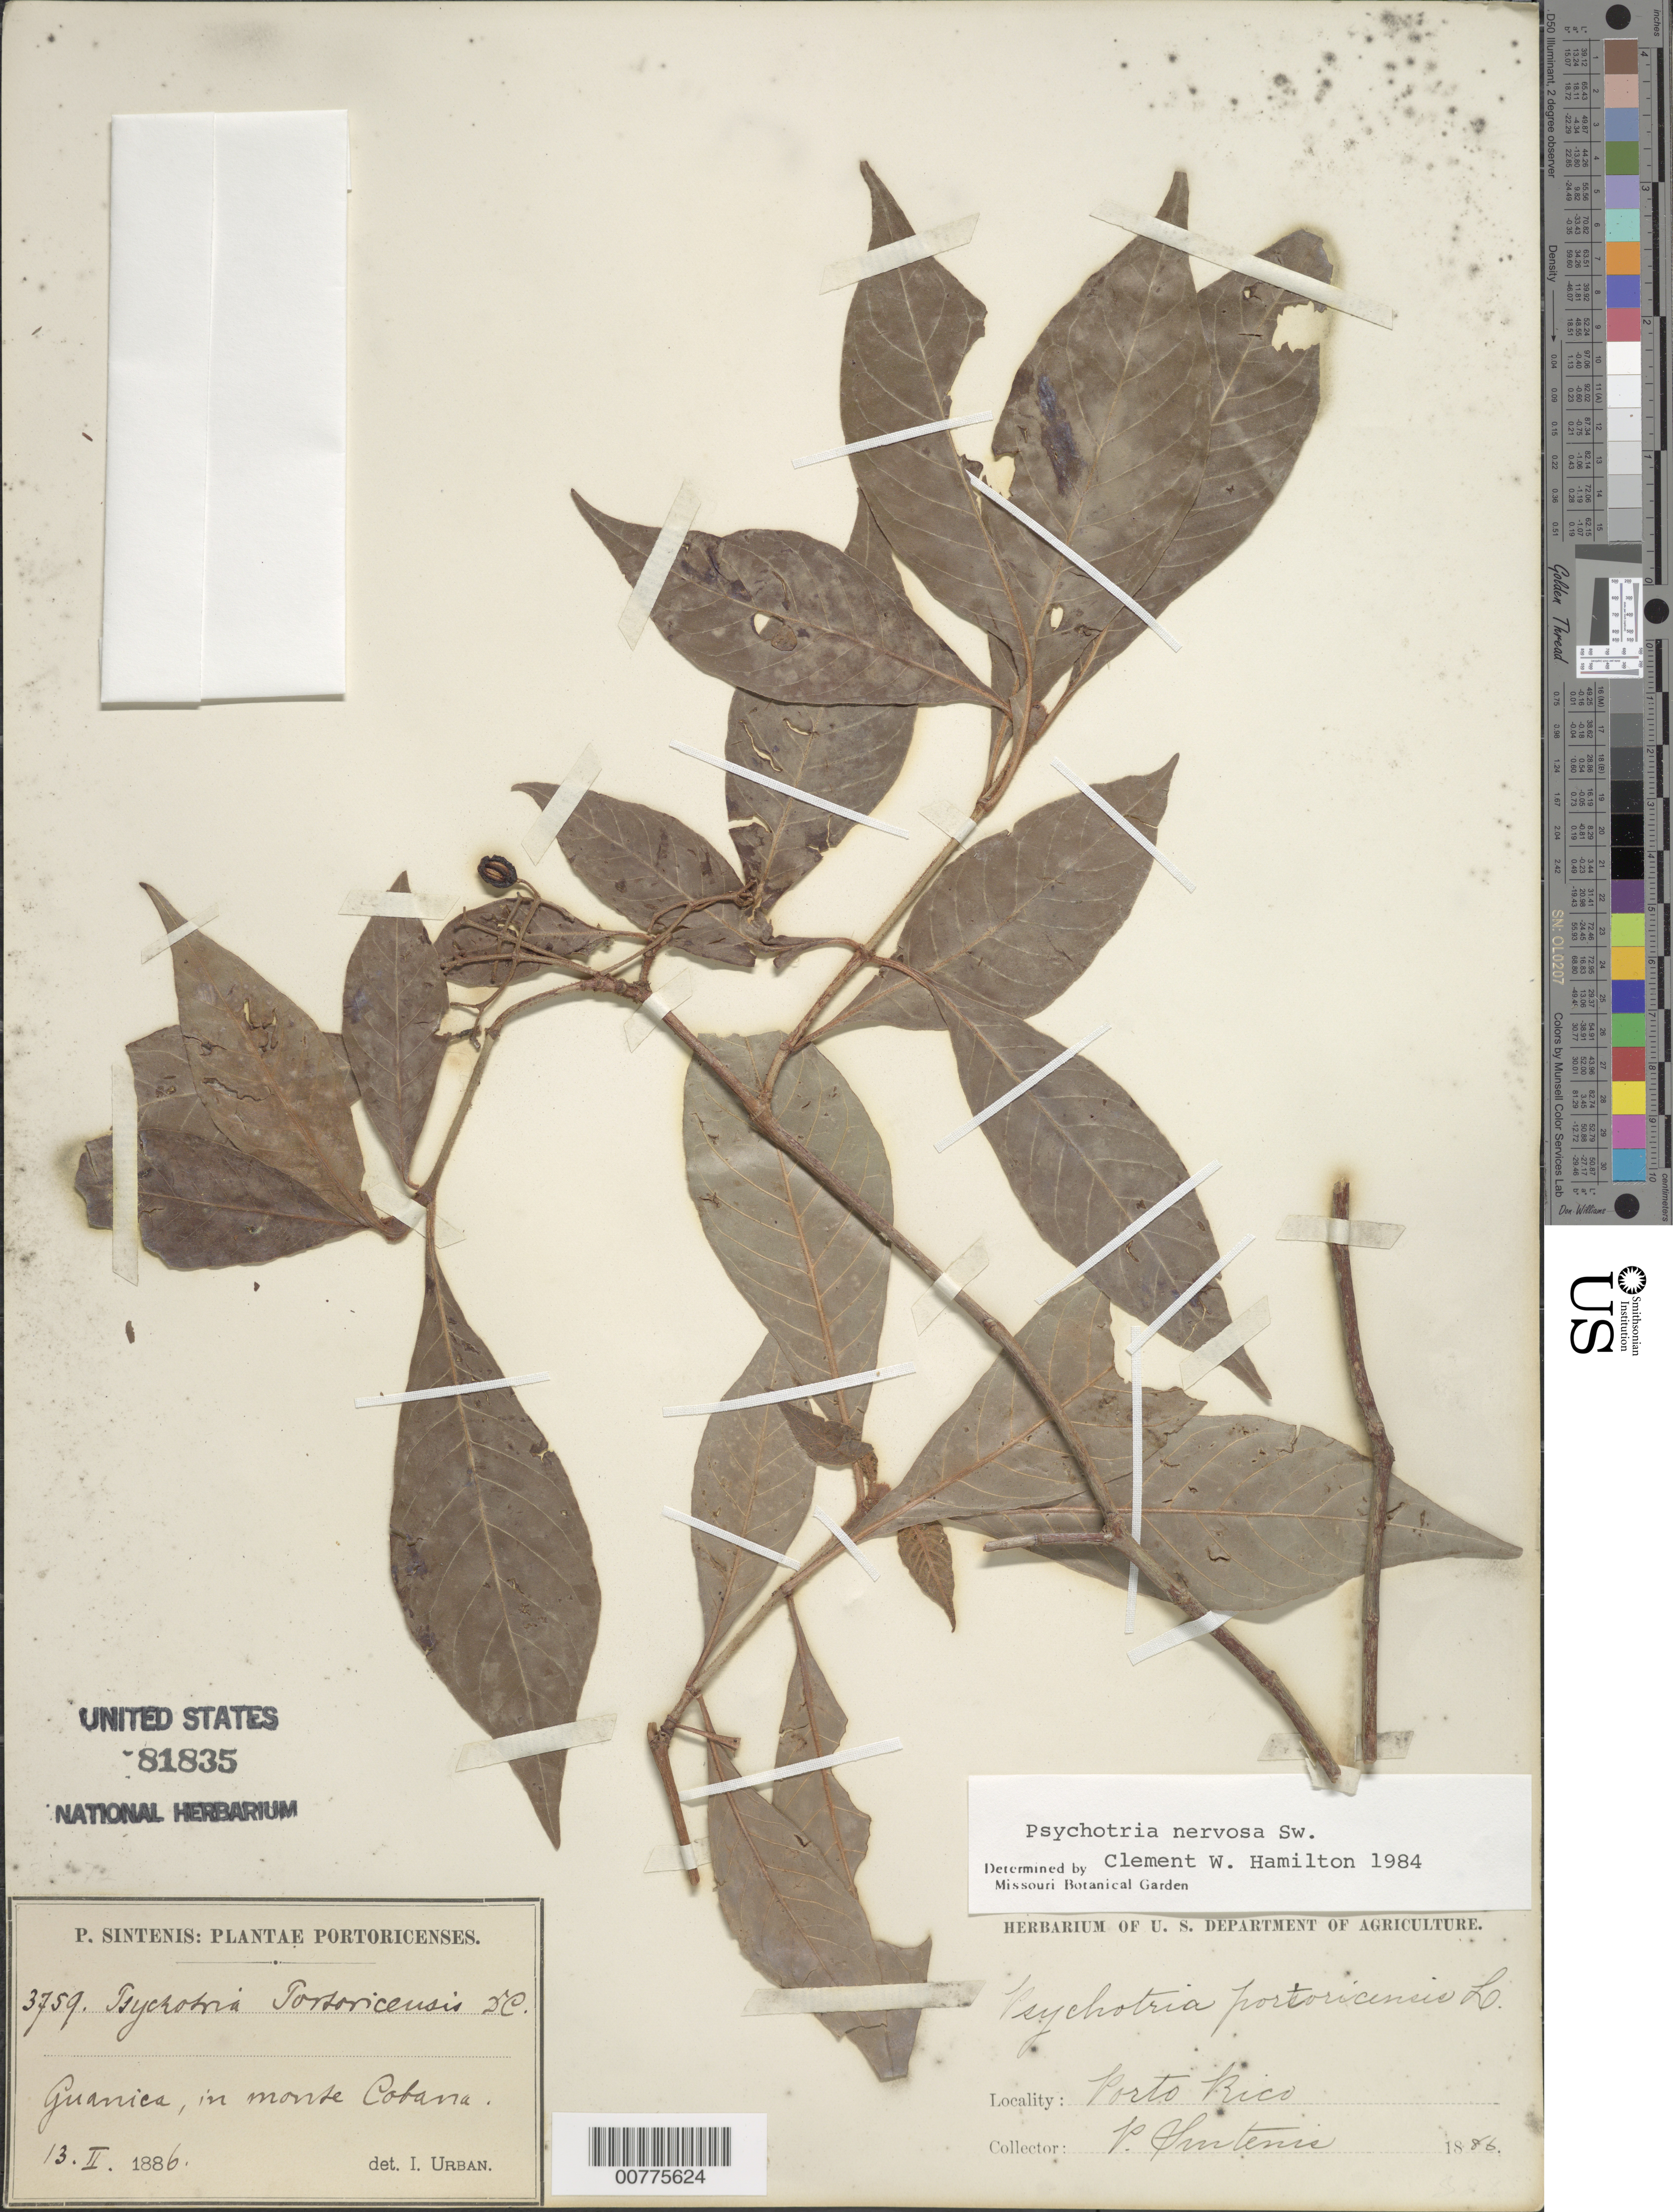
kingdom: Plantae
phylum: Tracheophyta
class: Magnoliopsida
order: Gentianales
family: Rubiaceae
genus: Psychotria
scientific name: Psychotria nervosa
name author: Sw.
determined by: Hamilton, C. W.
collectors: P. Sintenis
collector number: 3759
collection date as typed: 13 Feb 1886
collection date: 1886-02-13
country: Puerto Rico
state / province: Guánica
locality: Guanica, in monte Cobana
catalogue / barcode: US 81835